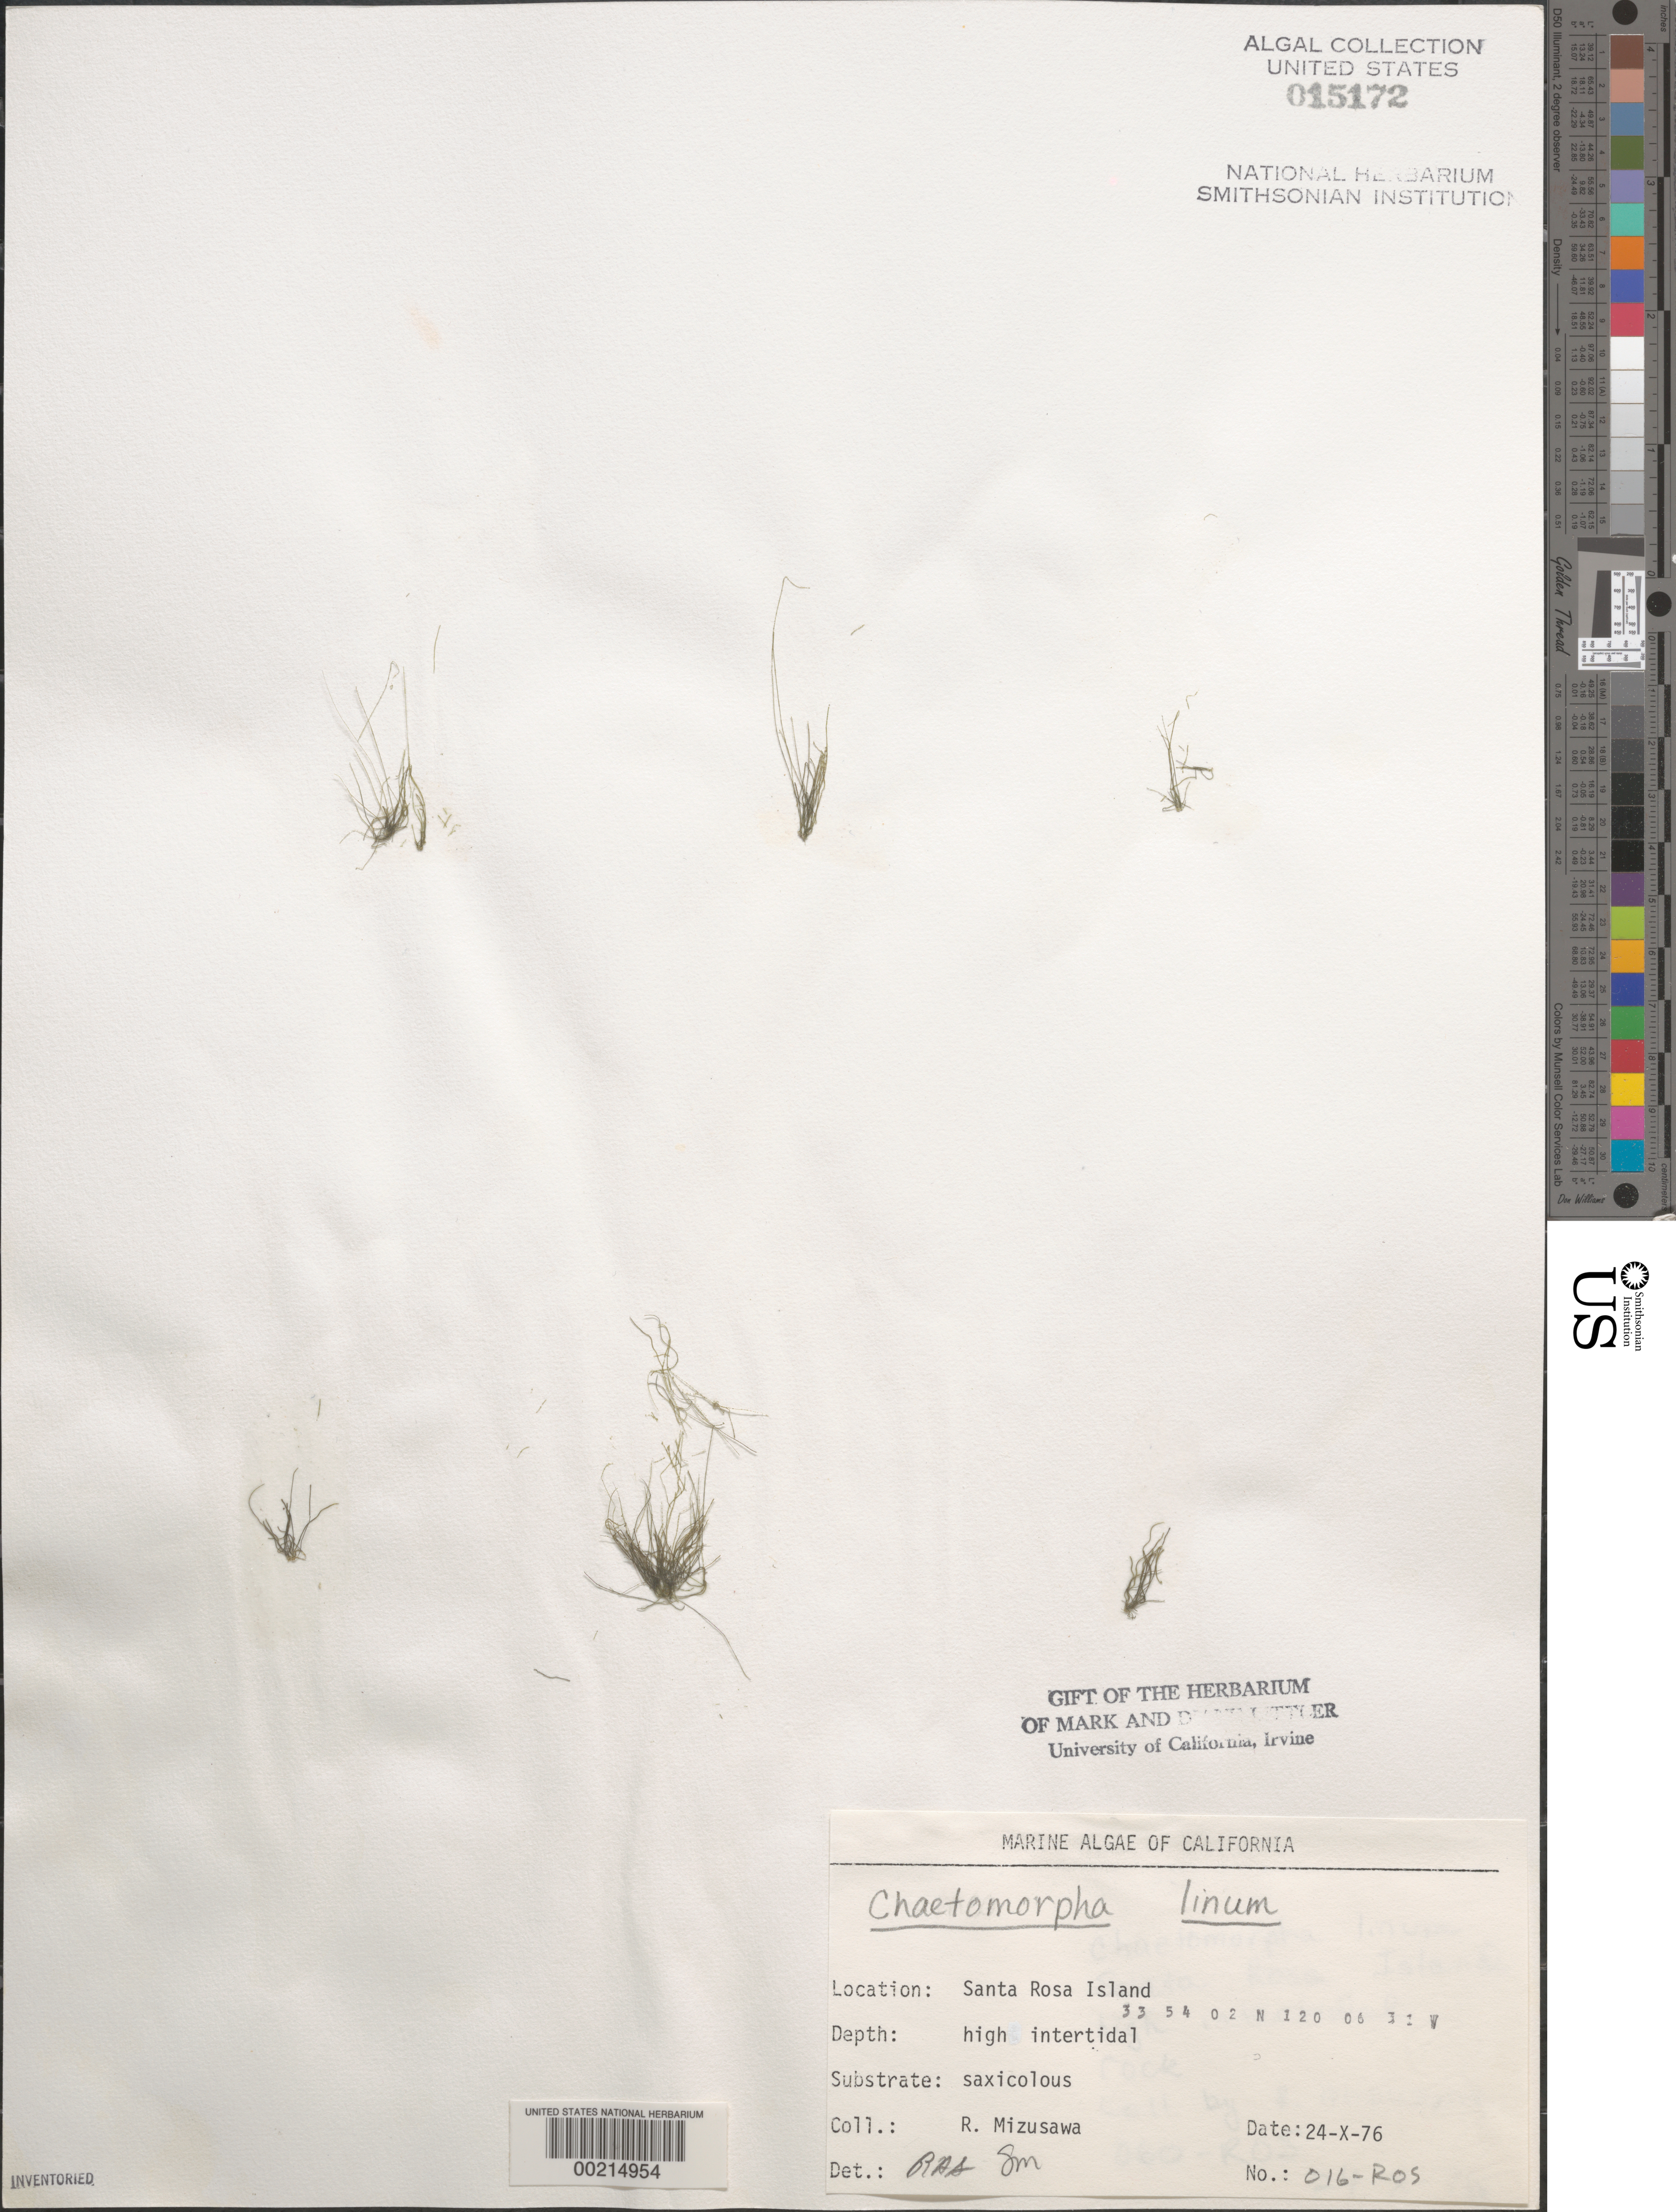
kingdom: Plantae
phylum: Chlorophyta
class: Ulvophyceae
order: Cladophorales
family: Cladophoraceae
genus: Chaetomorpha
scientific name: Chaetomorpha linum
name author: (O.F. Muell.) Kütz.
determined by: Sims, Robert H.; Murray, S. N.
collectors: R. Mizusawa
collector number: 016-ROS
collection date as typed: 24 Oct 1976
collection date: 1976-10-24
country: United States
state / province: California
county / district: Santa Barbara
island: Santa Rosa Island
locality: Johnson's Lee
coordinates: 33 54'02"N, 120 06'31"W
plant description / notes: BLM-SOCALBIGHT Rocky Intertidal Survey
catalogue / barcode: US 15172